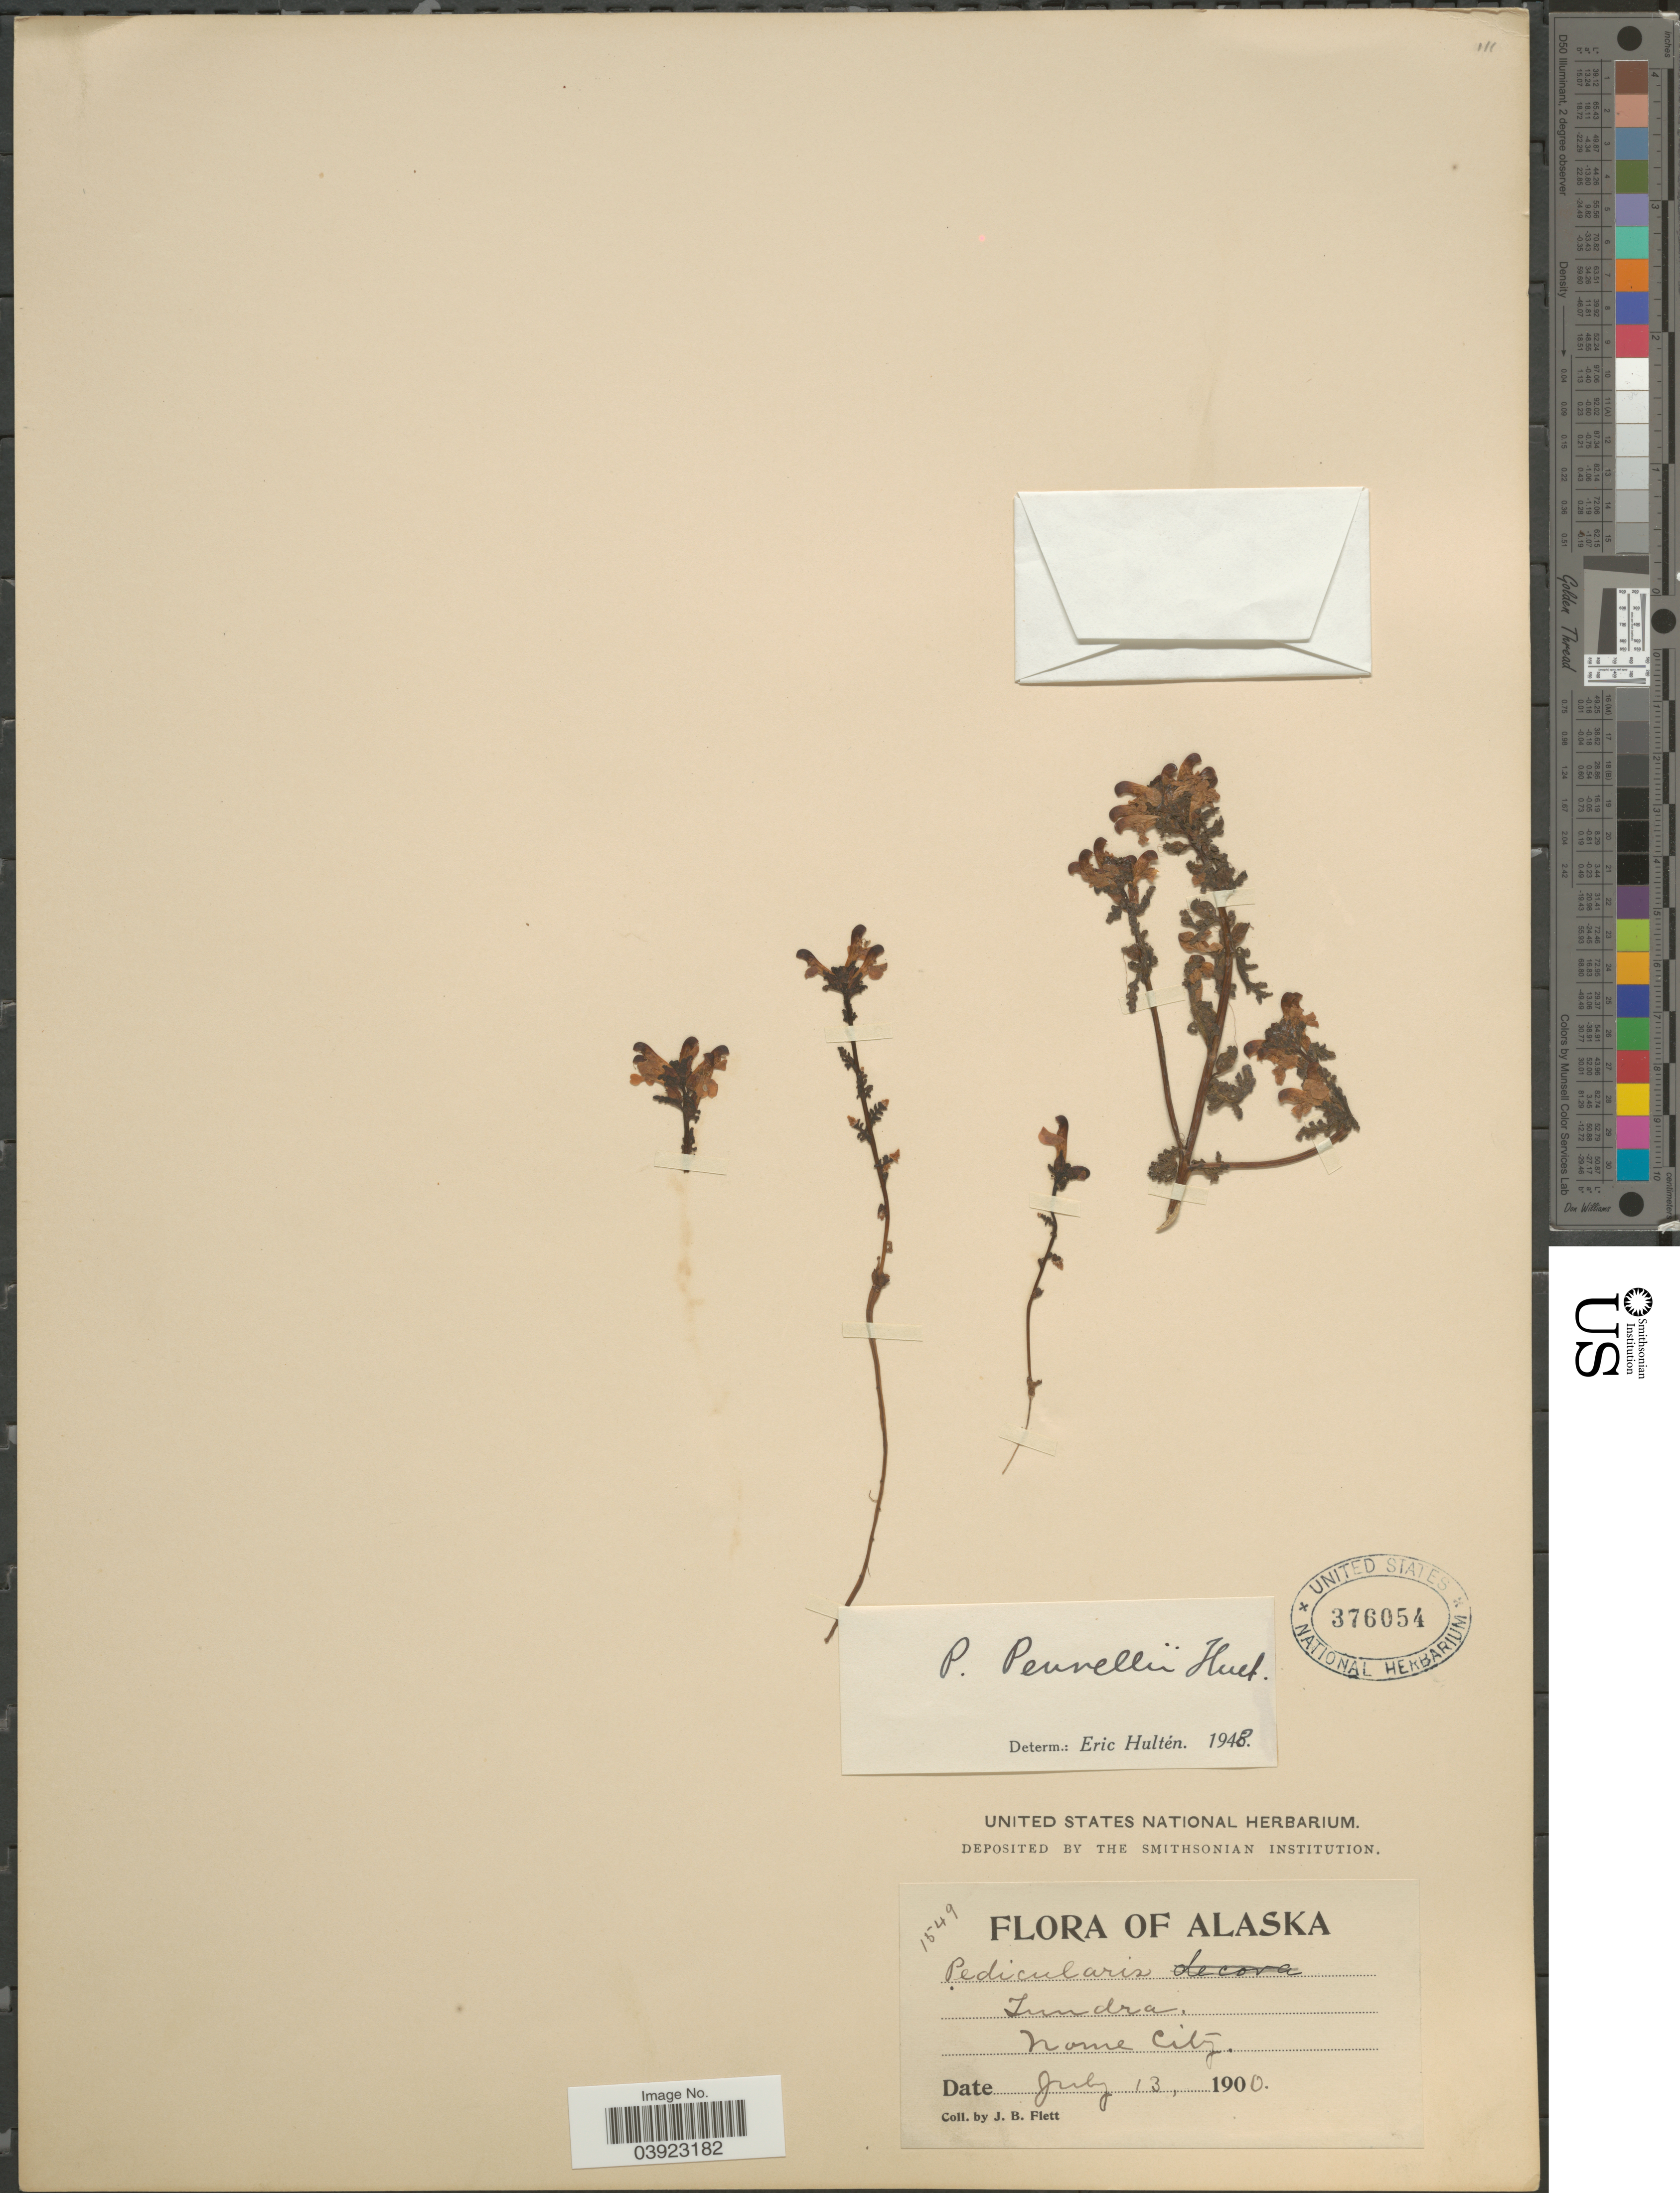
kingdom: Plantae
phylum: Tracheophyta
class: Magnoliopsida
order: Lamiales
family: Orobanchaceae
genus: Pedicularis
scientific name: Pedicularis pennellii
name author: Hultén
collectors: J. Flett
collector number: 1549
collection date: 1900-07-13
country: United States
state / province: Alaska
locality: Tundra. Nome City.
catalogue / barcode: US 376054